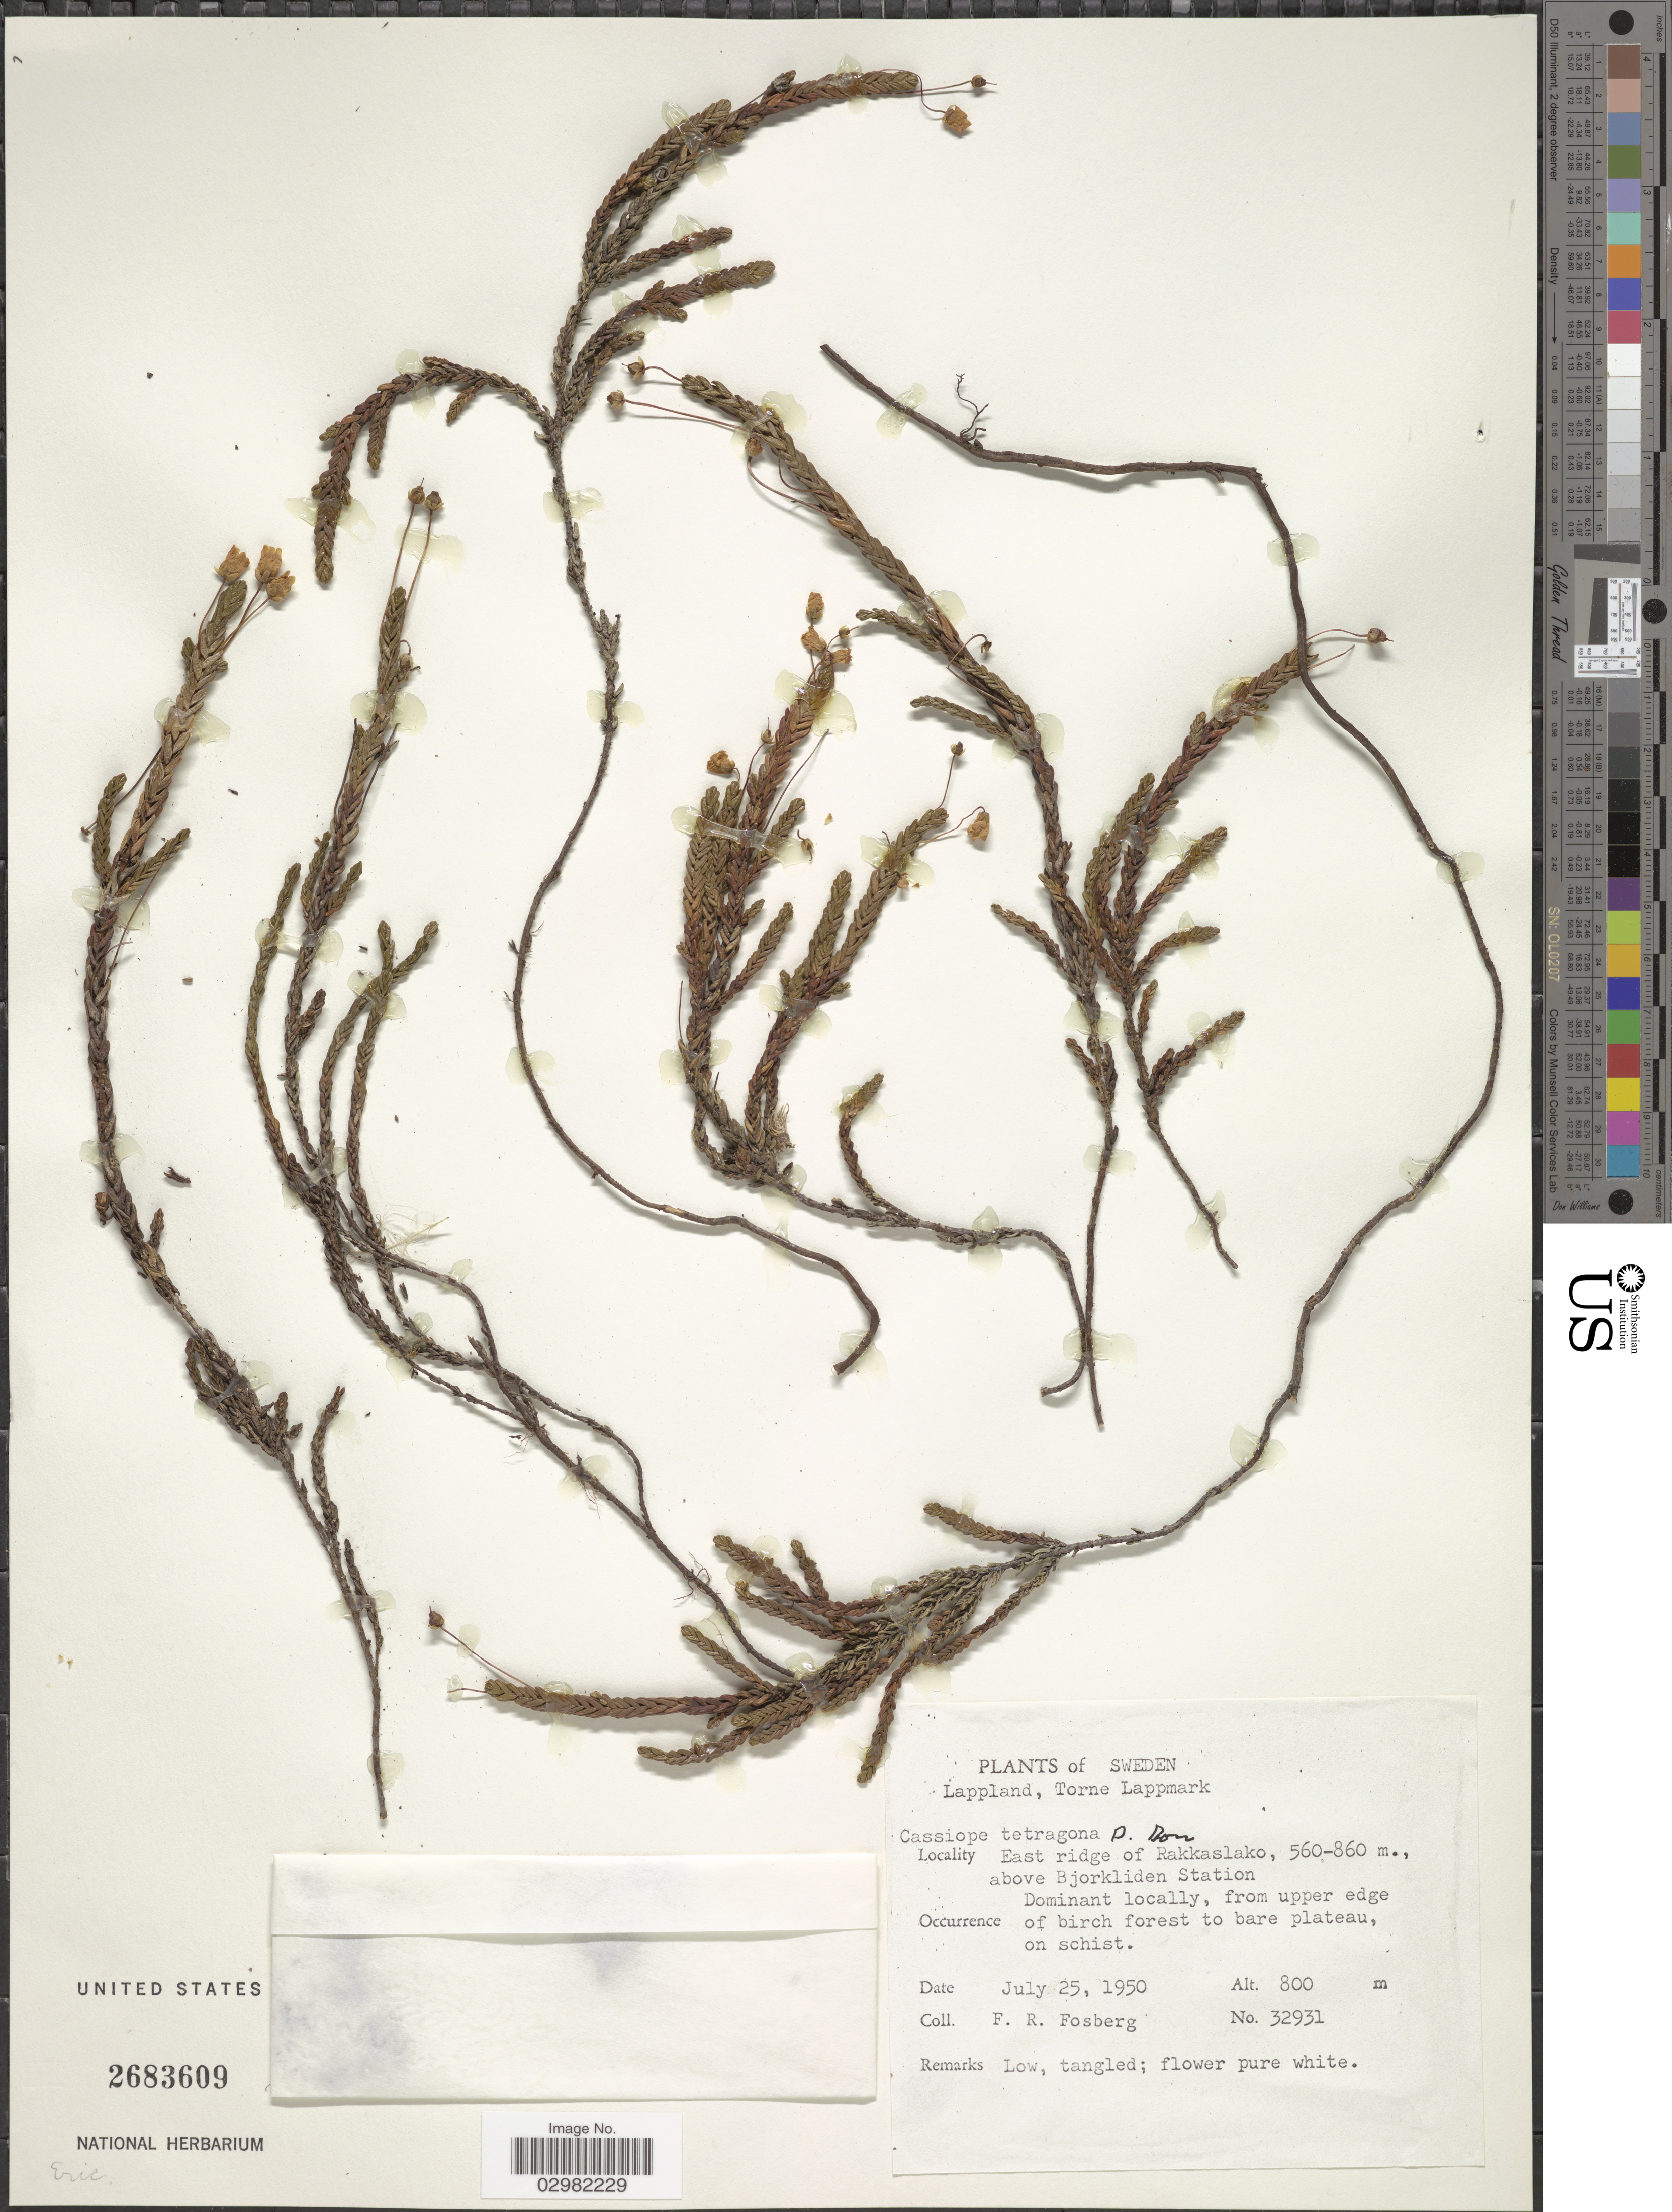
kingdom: Plantae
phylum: Tracheophyta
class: Magnoliopsida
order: Ericales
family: Ericaceae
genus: Cassiope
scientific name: Cassiope tetragona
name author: (L.) D. Don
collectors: F. R. Fosberg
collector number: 32931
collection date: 1950-07-25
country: Sweden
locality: Lappland, Torne Lappmark. East ridge of Rakkaslako, above Bjorkliden Station.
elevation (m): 800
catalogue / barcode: US 2683609